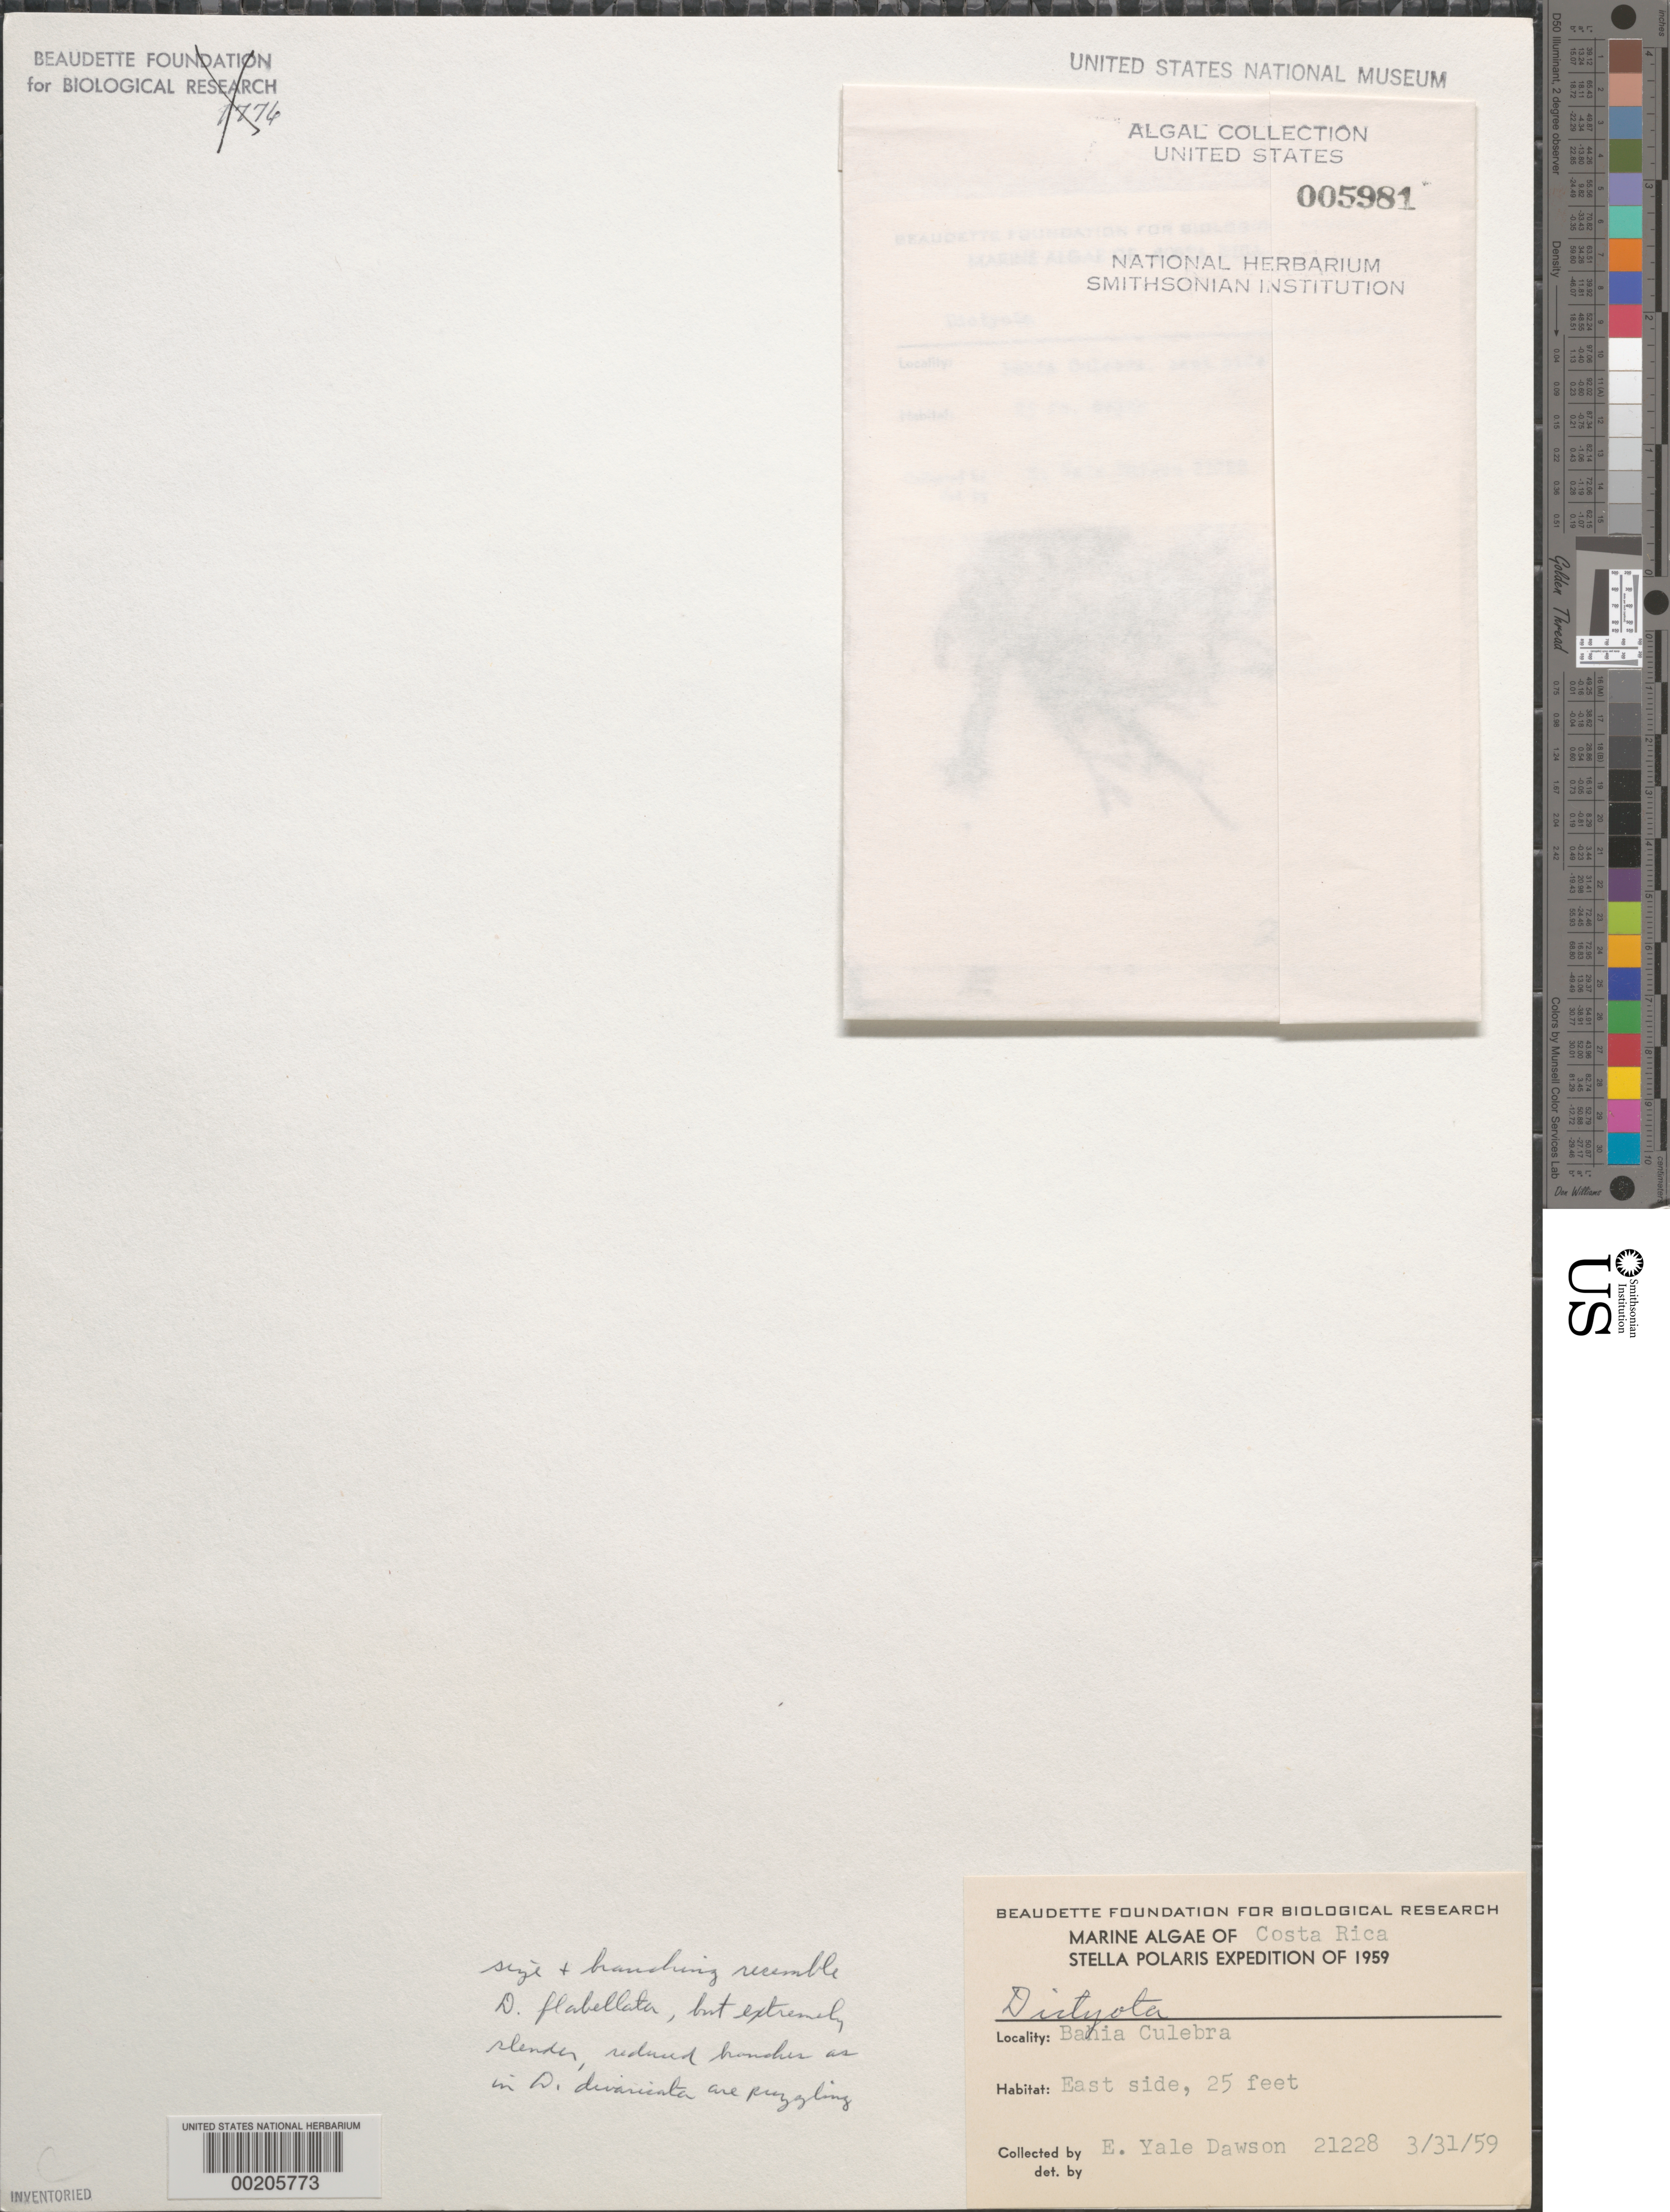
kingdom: Chromista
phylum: Ochrophyta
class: Phaeophyceae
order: Dictyotales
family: Dictyotaceae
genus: Dictyota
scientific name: Dictyota sp.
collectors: E. Y. Dawson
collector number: EYD 21228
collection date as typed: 31 Mar 1959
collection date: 1959-03-31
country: Costa Rica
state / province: Guanacaste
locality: Bahia Culebra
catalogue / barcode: US 5981